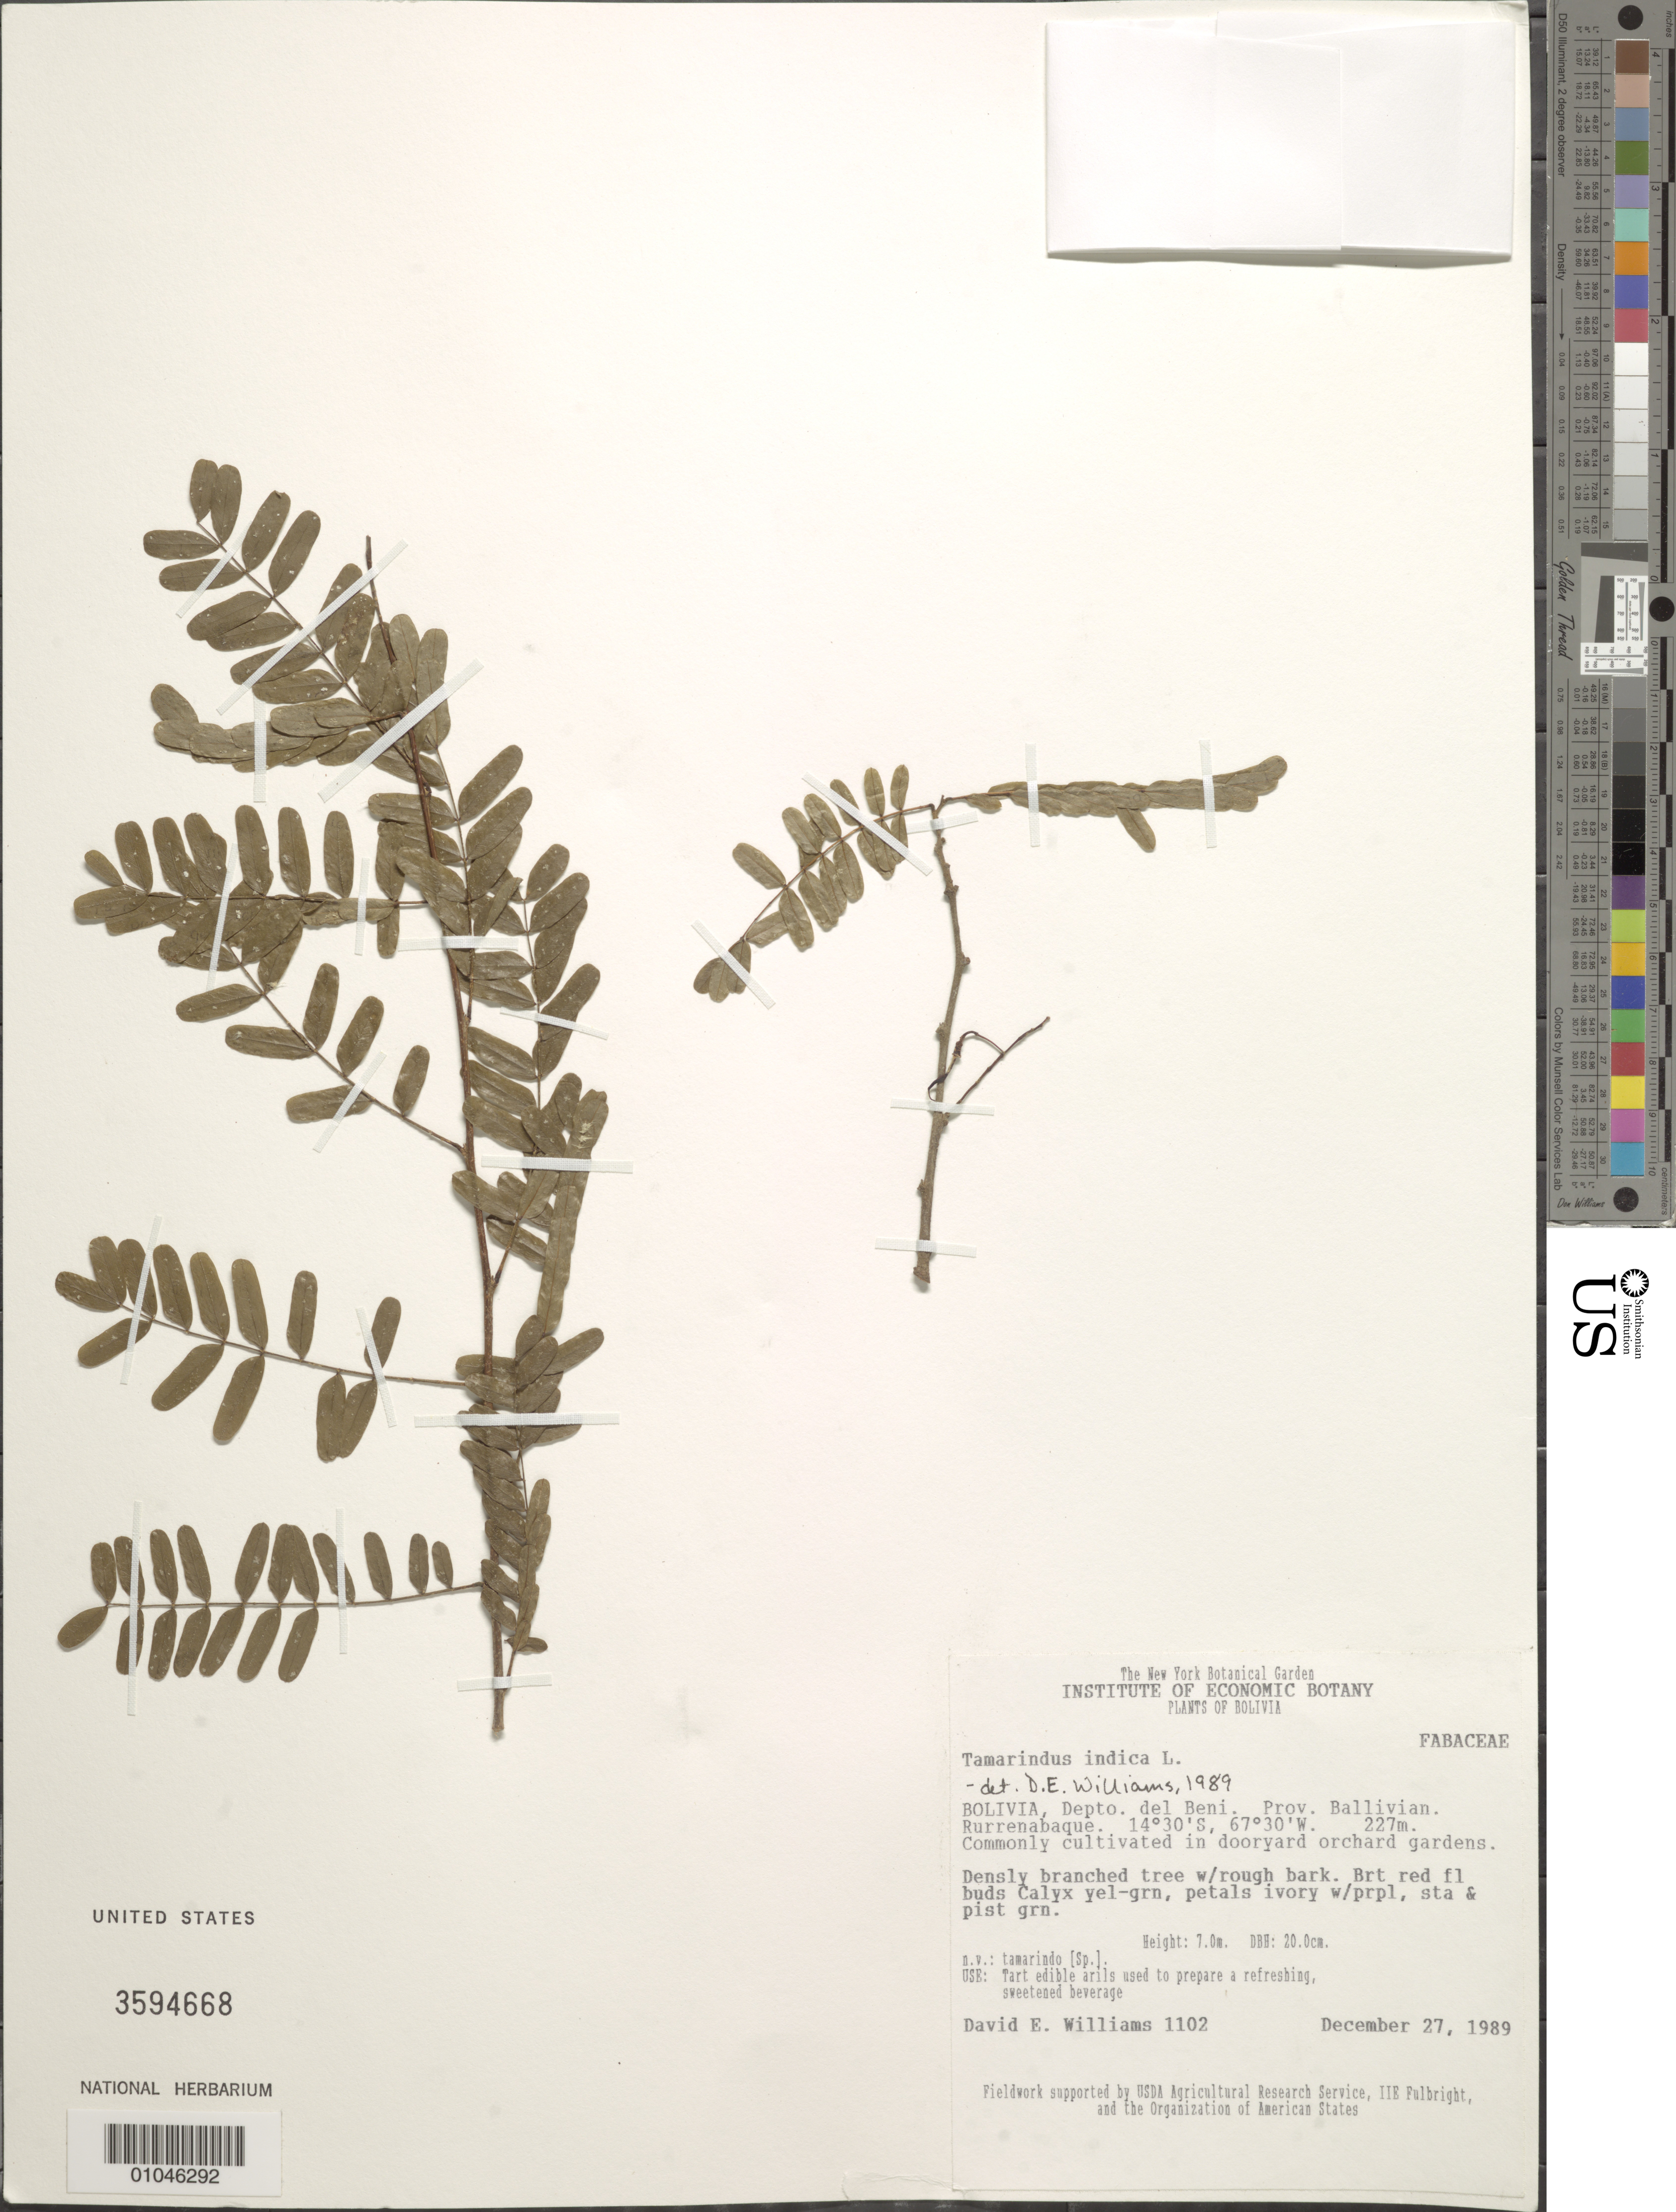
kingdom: Plantae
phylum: Tracheophyta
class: Magnoliopsida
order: Fabales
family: Fabaceae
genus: Tamarindus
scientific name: Tamarindus indica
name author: L.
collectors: D. E. Williams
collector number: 1102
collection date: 1989-12-27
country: Bolivia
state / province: Beni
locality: Rurrenabaque, Prov. Ballivian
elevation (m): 227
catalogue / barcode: US 3594668